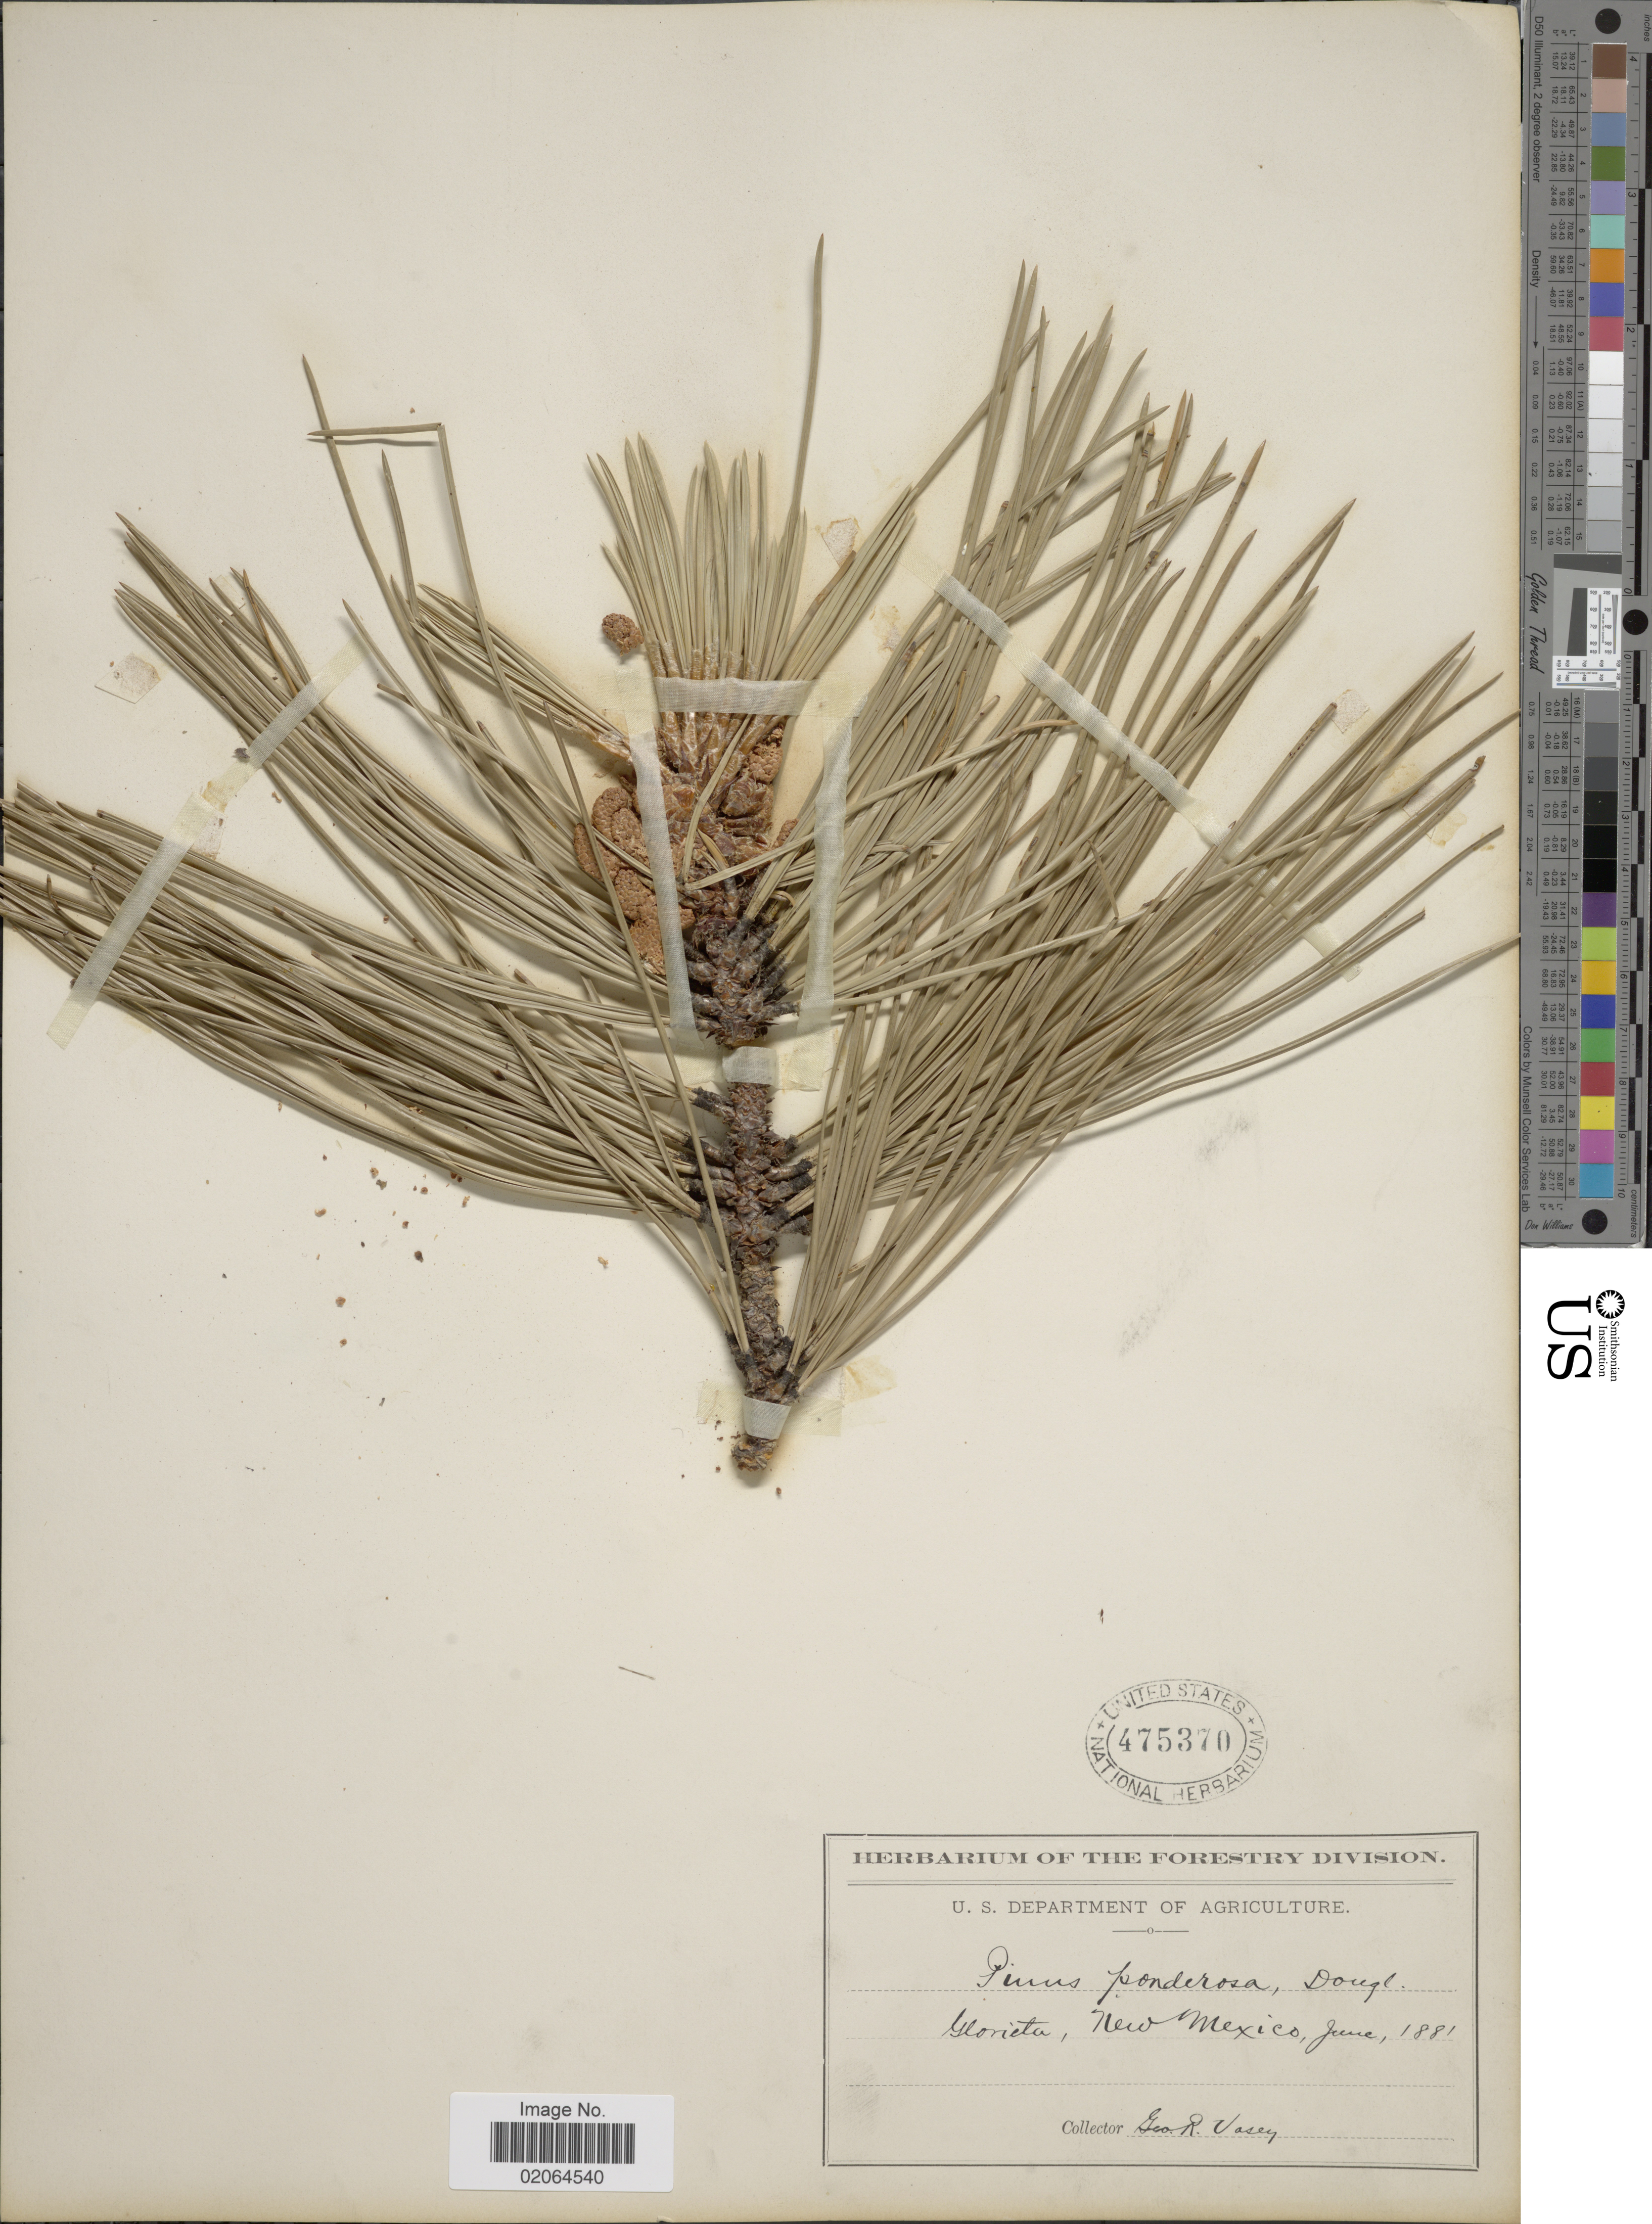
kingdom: Plantae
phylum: Tracheophyta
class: Pinopsida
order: Pinales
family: Pinaceae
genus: Pinus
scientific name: Pinus ponderosa var. scopulorum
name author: Engelm.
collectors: G. R. Vasey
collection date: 1881-06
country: United States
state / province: New Mexico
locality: Glorita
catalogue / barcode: US 475370